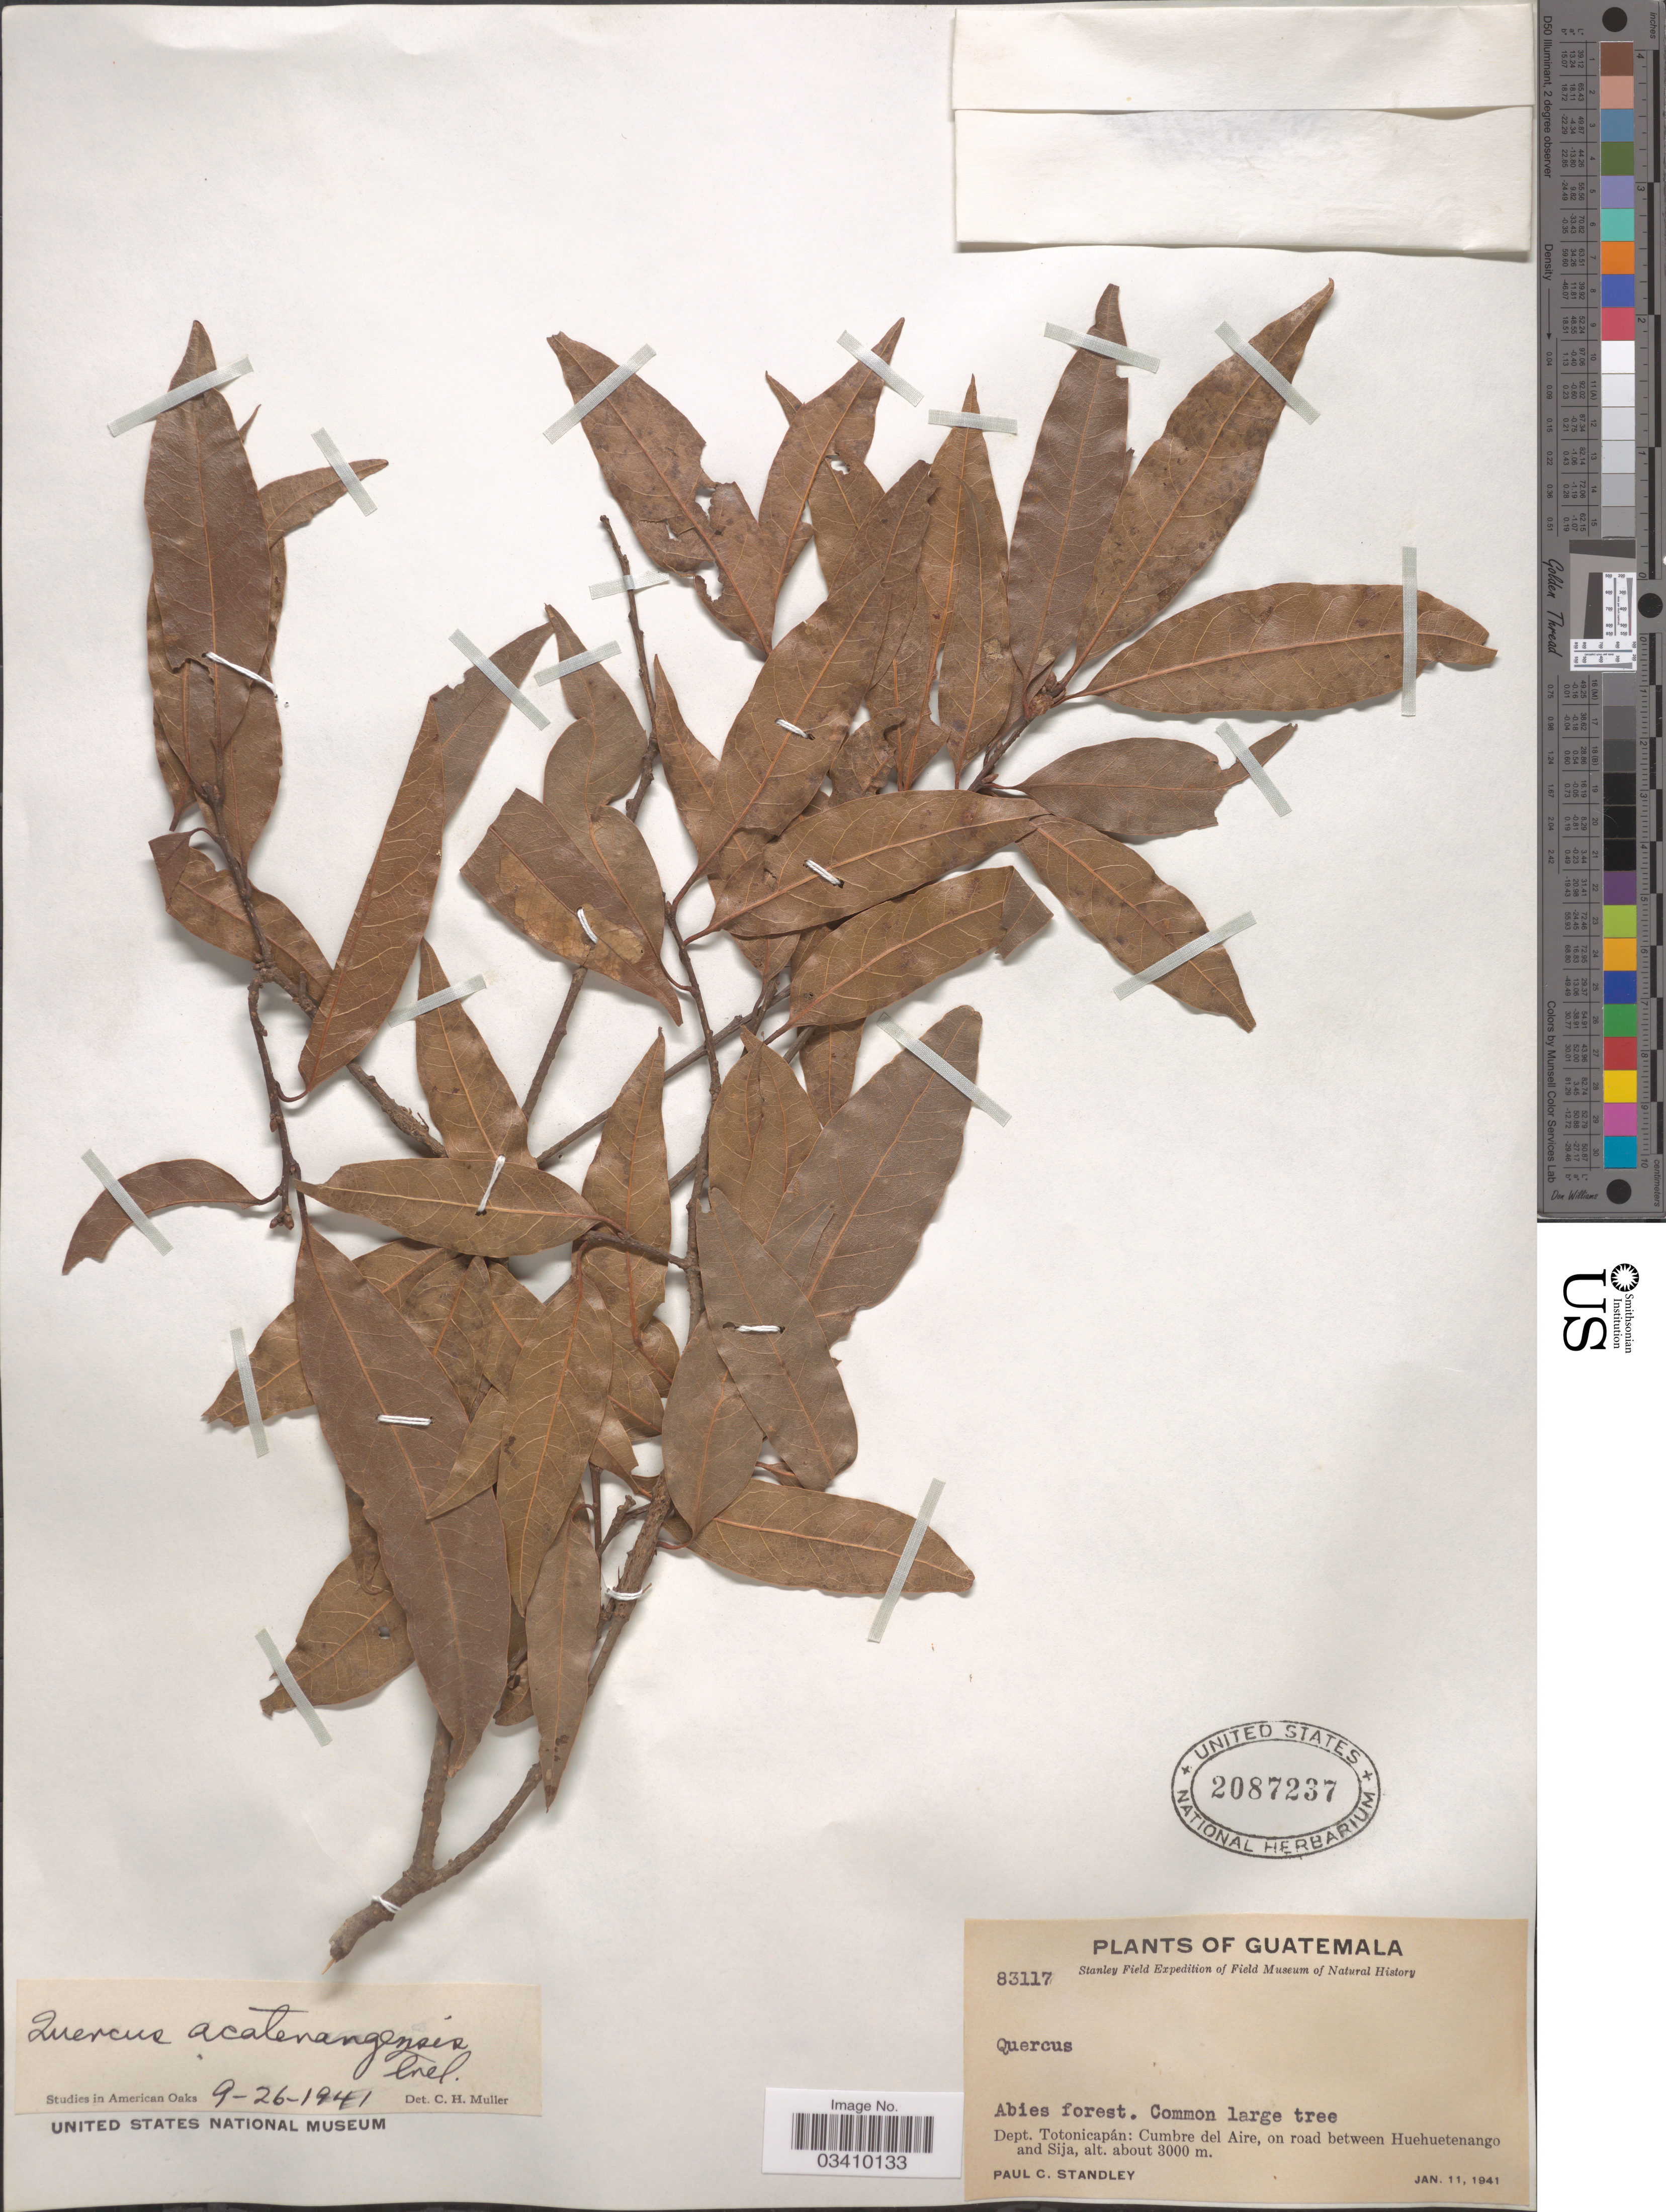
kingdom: Plantae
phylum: Tracheophyta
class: Magnoliopsida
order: Fagales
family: Fagaceae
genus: Quercus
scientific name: Quercus acatenangensis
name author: Trel.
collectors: P. C. Standley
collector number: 83117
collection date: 1941-01-11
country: Guatemala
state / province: Totonicapan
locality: Dept. Totonicapán: Cumbre del Aire, on road between Huehuetenango and Sija.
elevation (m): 3000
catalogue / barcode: US 2087237